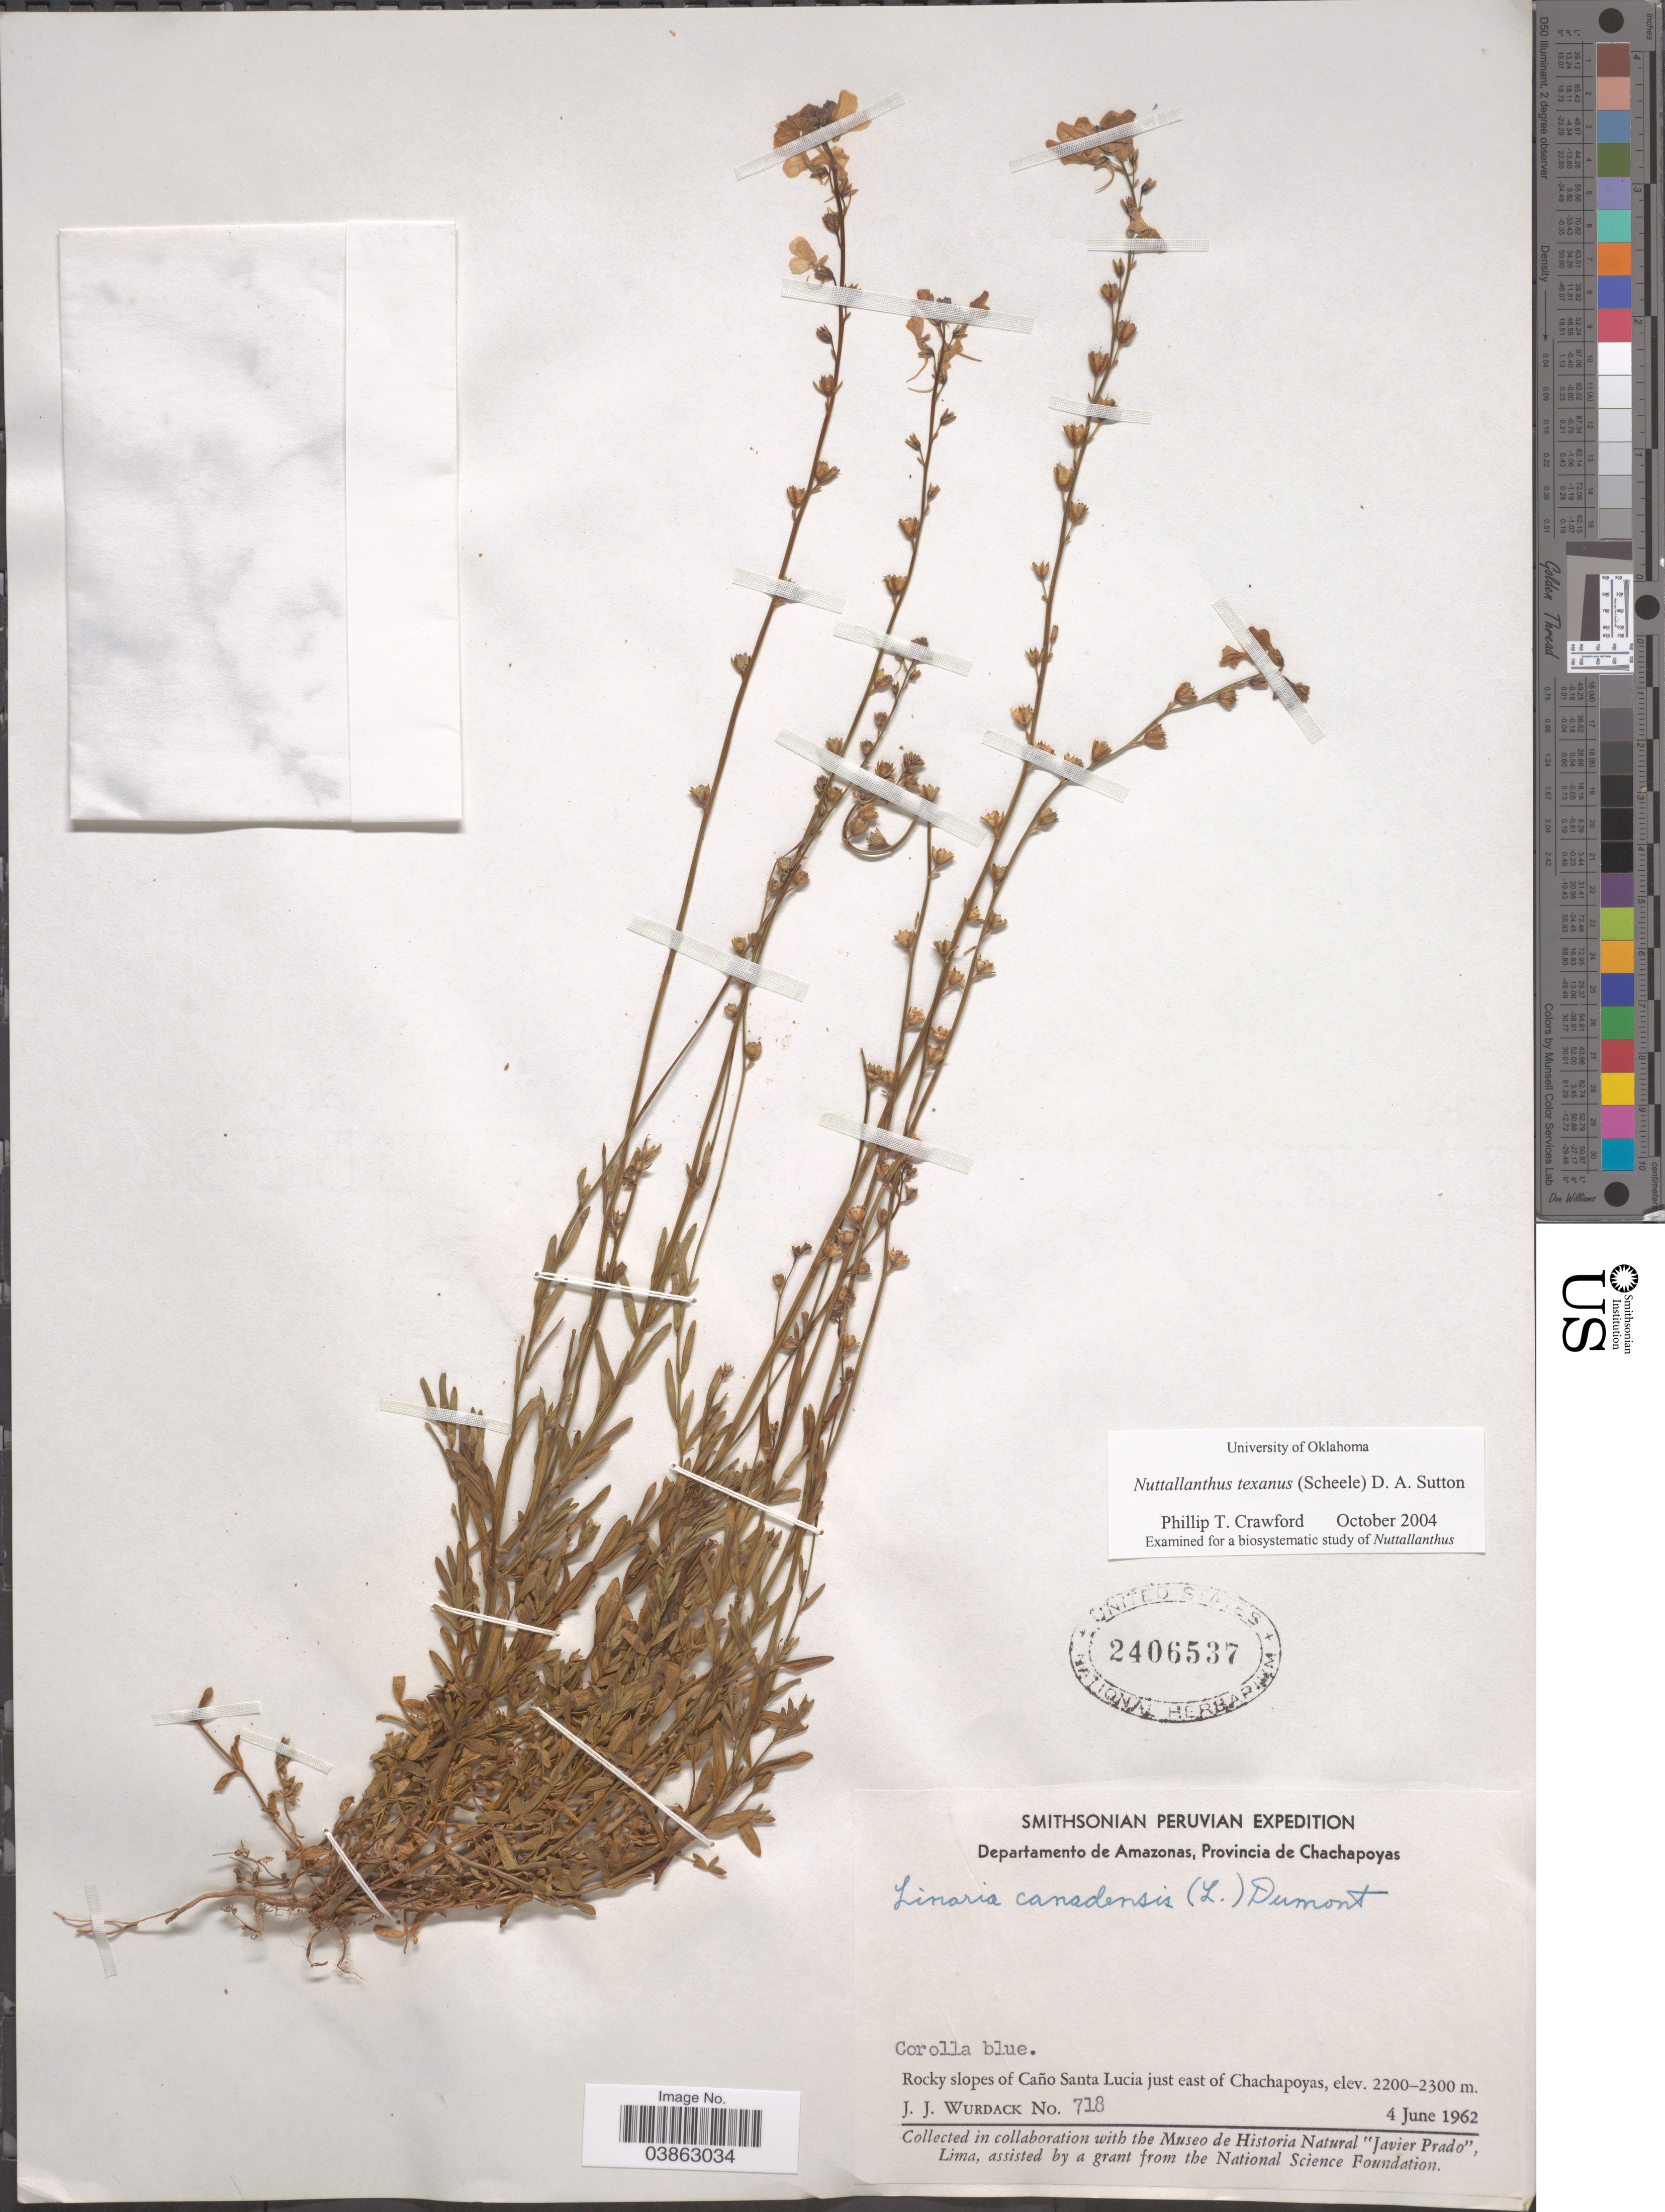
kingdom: Plantae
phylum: Tracheophyta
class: Magnoliopsida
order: Lamiales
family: Plantaginaceae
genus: Linaria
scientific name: Linaria texana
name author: Scheele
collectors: J. J. Wurdack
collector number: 718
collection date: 1962-06-04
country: Peru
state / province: Amazonas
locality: Departamento de Amazonas, Provincia de Chachapoyas. Rocky slopes of Caño Santa Lucia just east of Chachapoyas.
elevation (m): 2200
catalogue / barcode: US 2406537